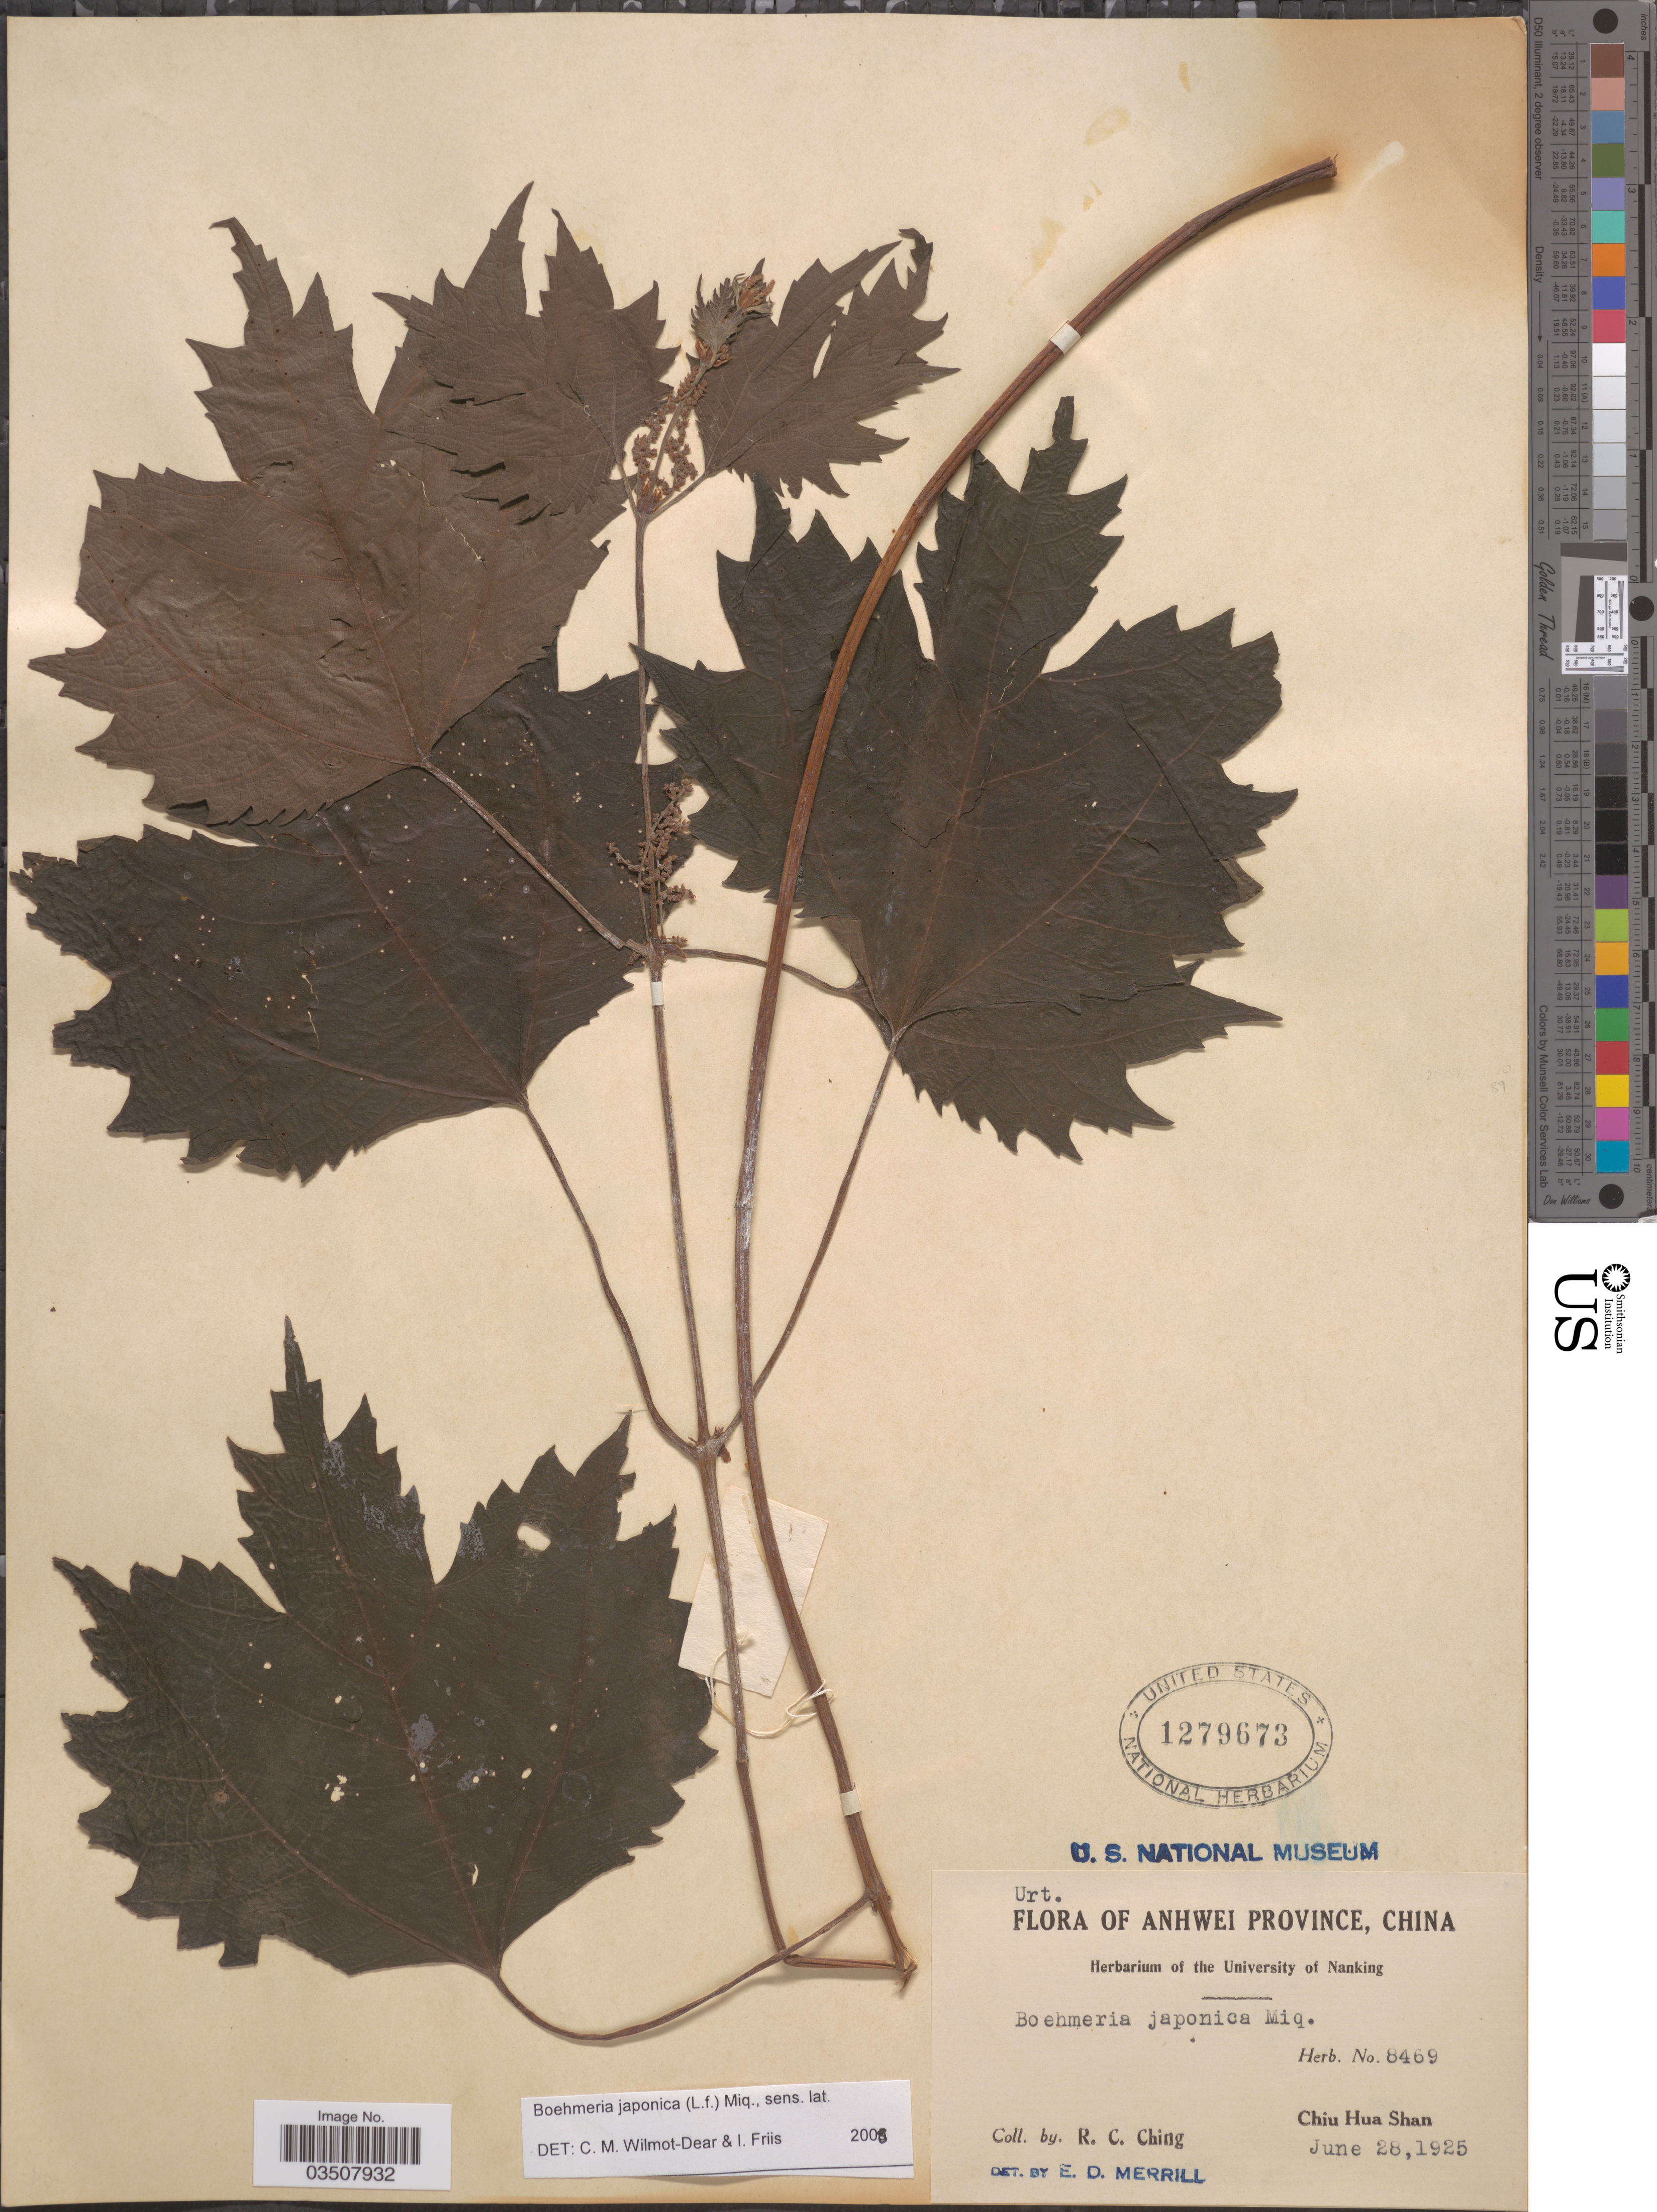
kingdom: Plantae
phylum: Tracheophyta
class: Magnoliopsida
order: Rosales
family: Urticaceae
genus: Boehmeria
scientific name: Boehmeria japonica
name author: (L. f.) Miq.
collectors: R. C. Ching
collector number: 8469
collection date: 1925-06-28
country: China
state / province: Anhui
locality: Anhwei Province. Chiu Hua Shan.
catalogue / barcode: US 1279673